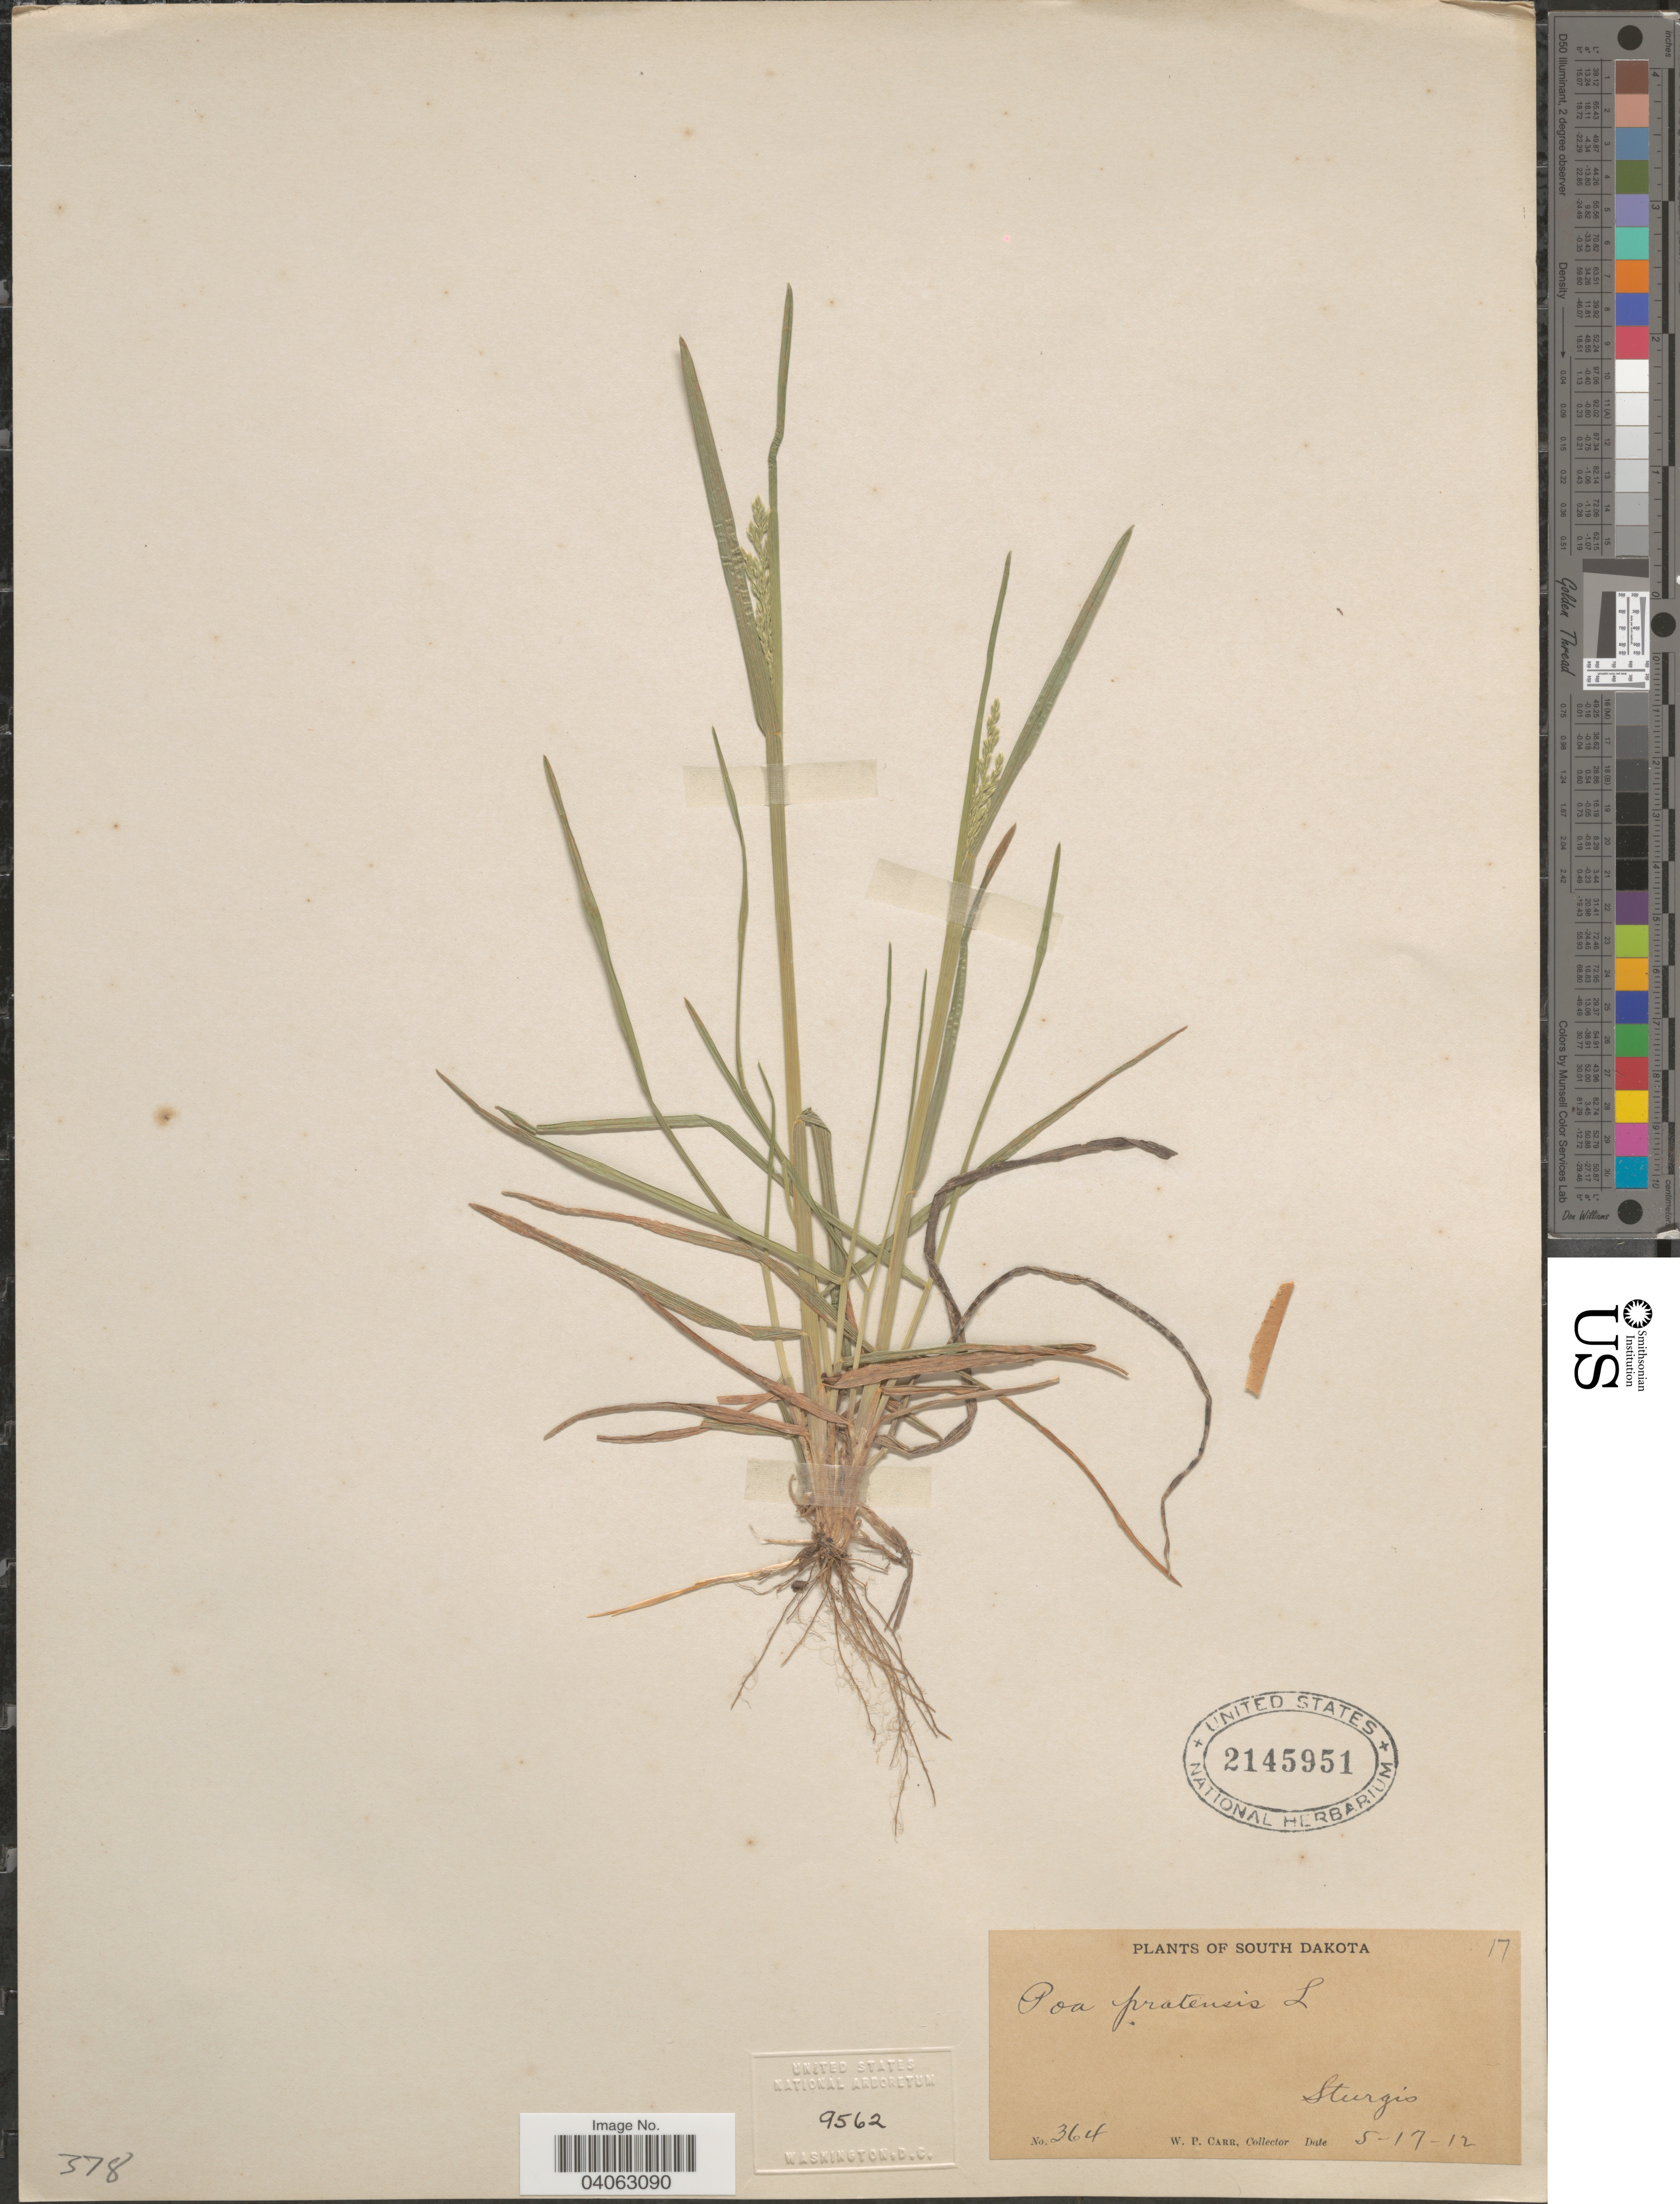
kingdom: Plantae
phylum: Tracheophyta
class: Liliopsida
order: Poales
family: Poaceae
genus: Poa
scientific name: Poa pratensis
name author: L.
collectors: W. Carr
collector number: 364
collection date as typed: Transcribed d/m/y: 17/5/12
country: United States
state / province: South Dakota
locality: Sturgis.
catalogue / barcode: US 2145951